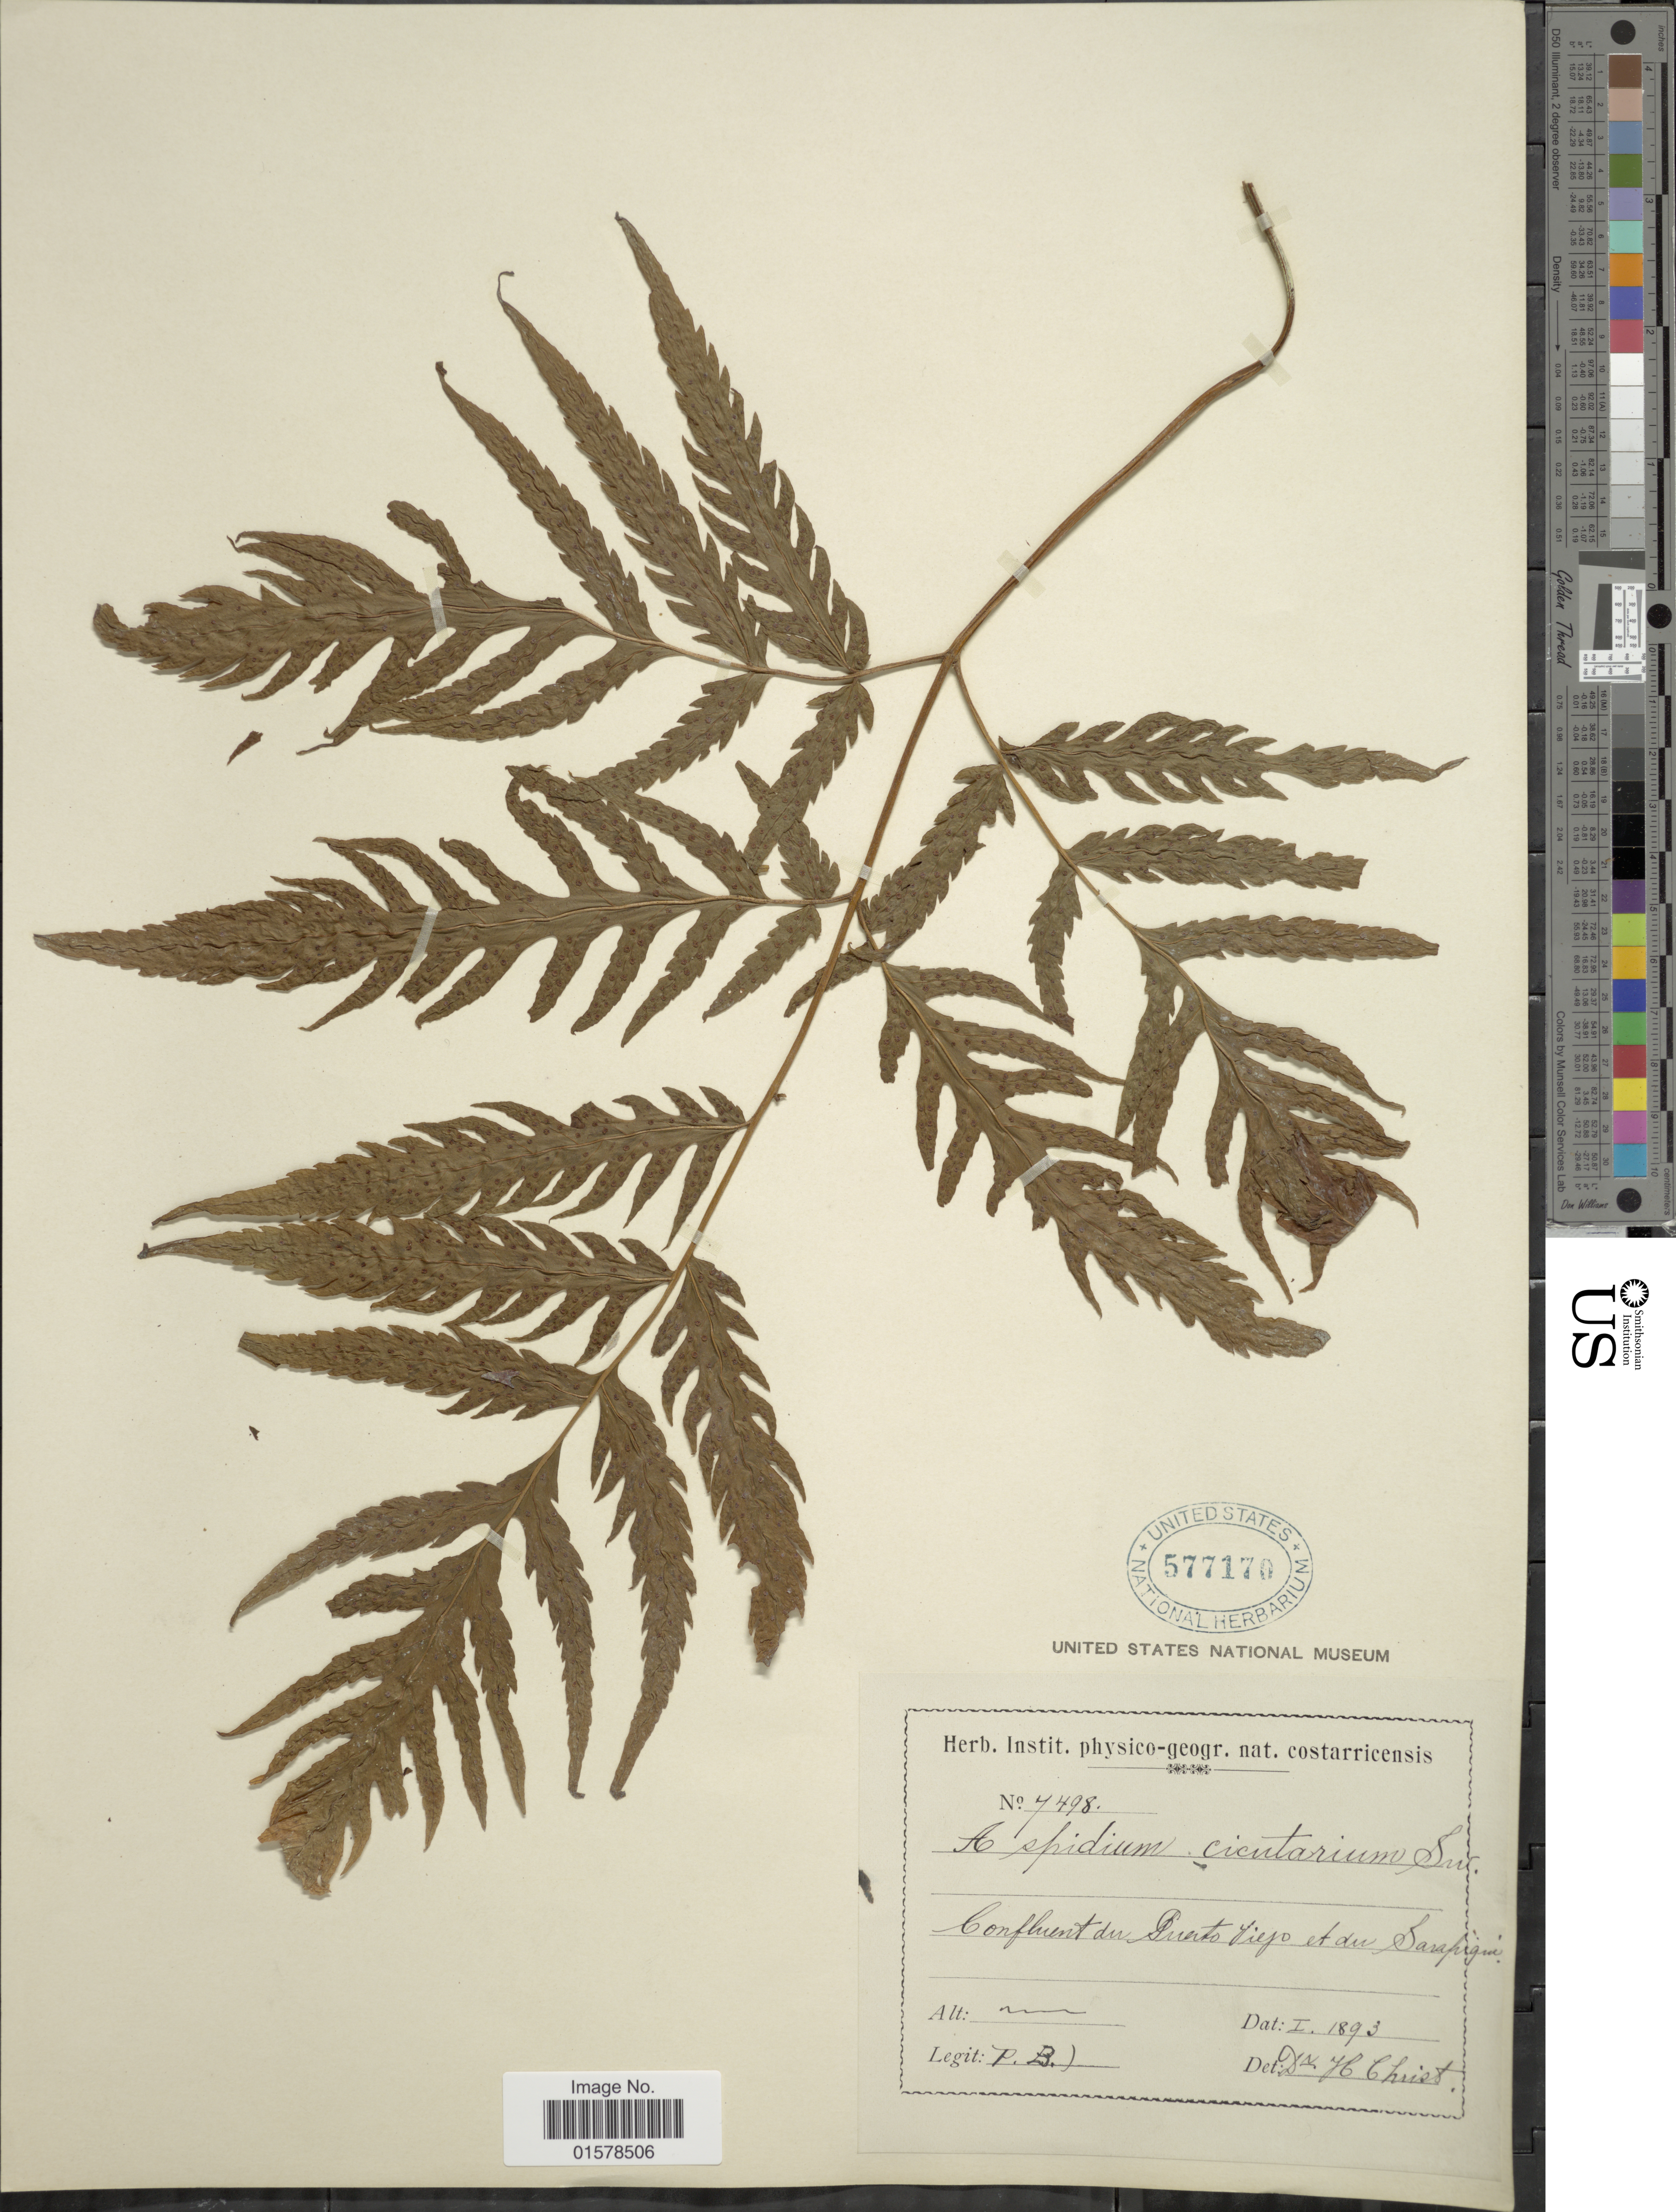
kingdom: Plantae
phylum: Tracheophyta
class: Polypodiopsida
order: Polypodiales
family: Tectariaceae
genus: Tectaria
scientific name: Tectaria mexicana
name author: (Fée) C.V. Morton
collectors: P. B.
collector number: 7498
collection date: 1893-01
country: Costa Rica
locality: Confluent du Puerto Viejo et du Sarapqui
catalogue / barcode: US 577170